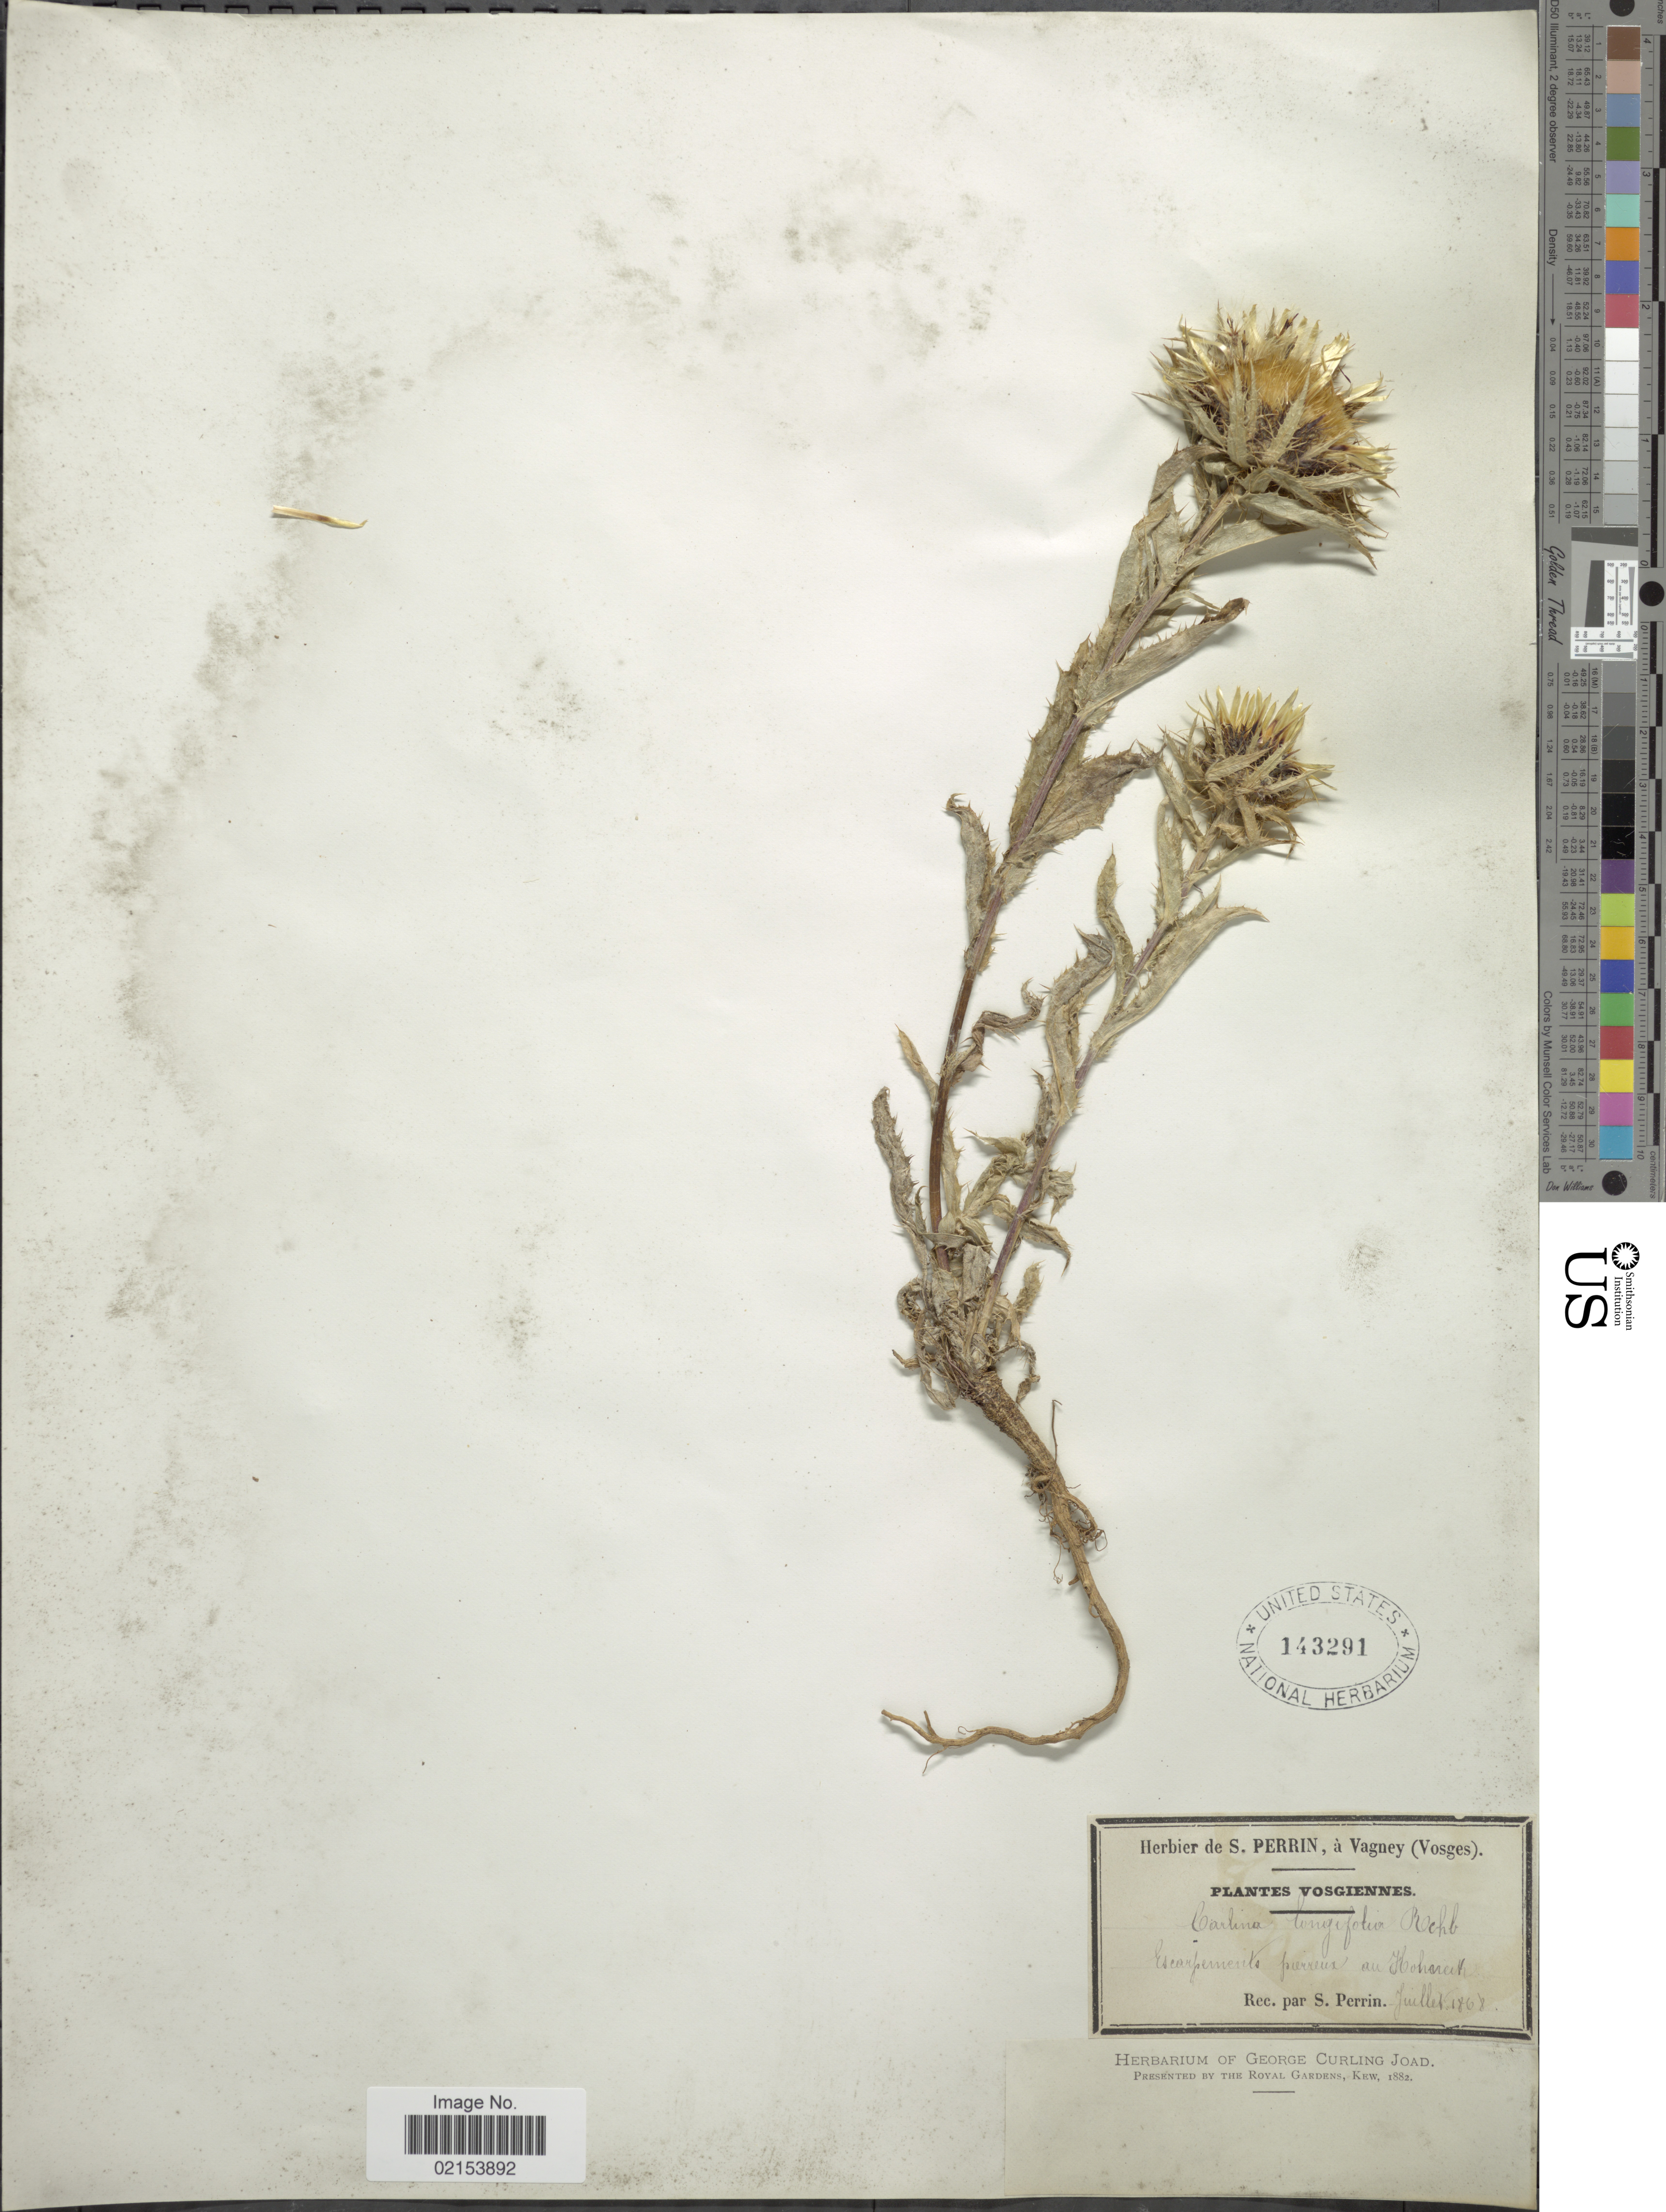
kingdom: Plantae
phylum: Tracheophyta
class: Magnoliopsida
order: Asterales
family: Asteraceae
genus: Carlina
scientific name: Carlina biebersteinii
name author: Bernh. ex Hornem.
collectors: S. Perrin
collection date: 1868-07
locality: Vosgiennes, Escarpmerito pierreux au Hohercut [interpreted]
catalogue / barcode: US 143291